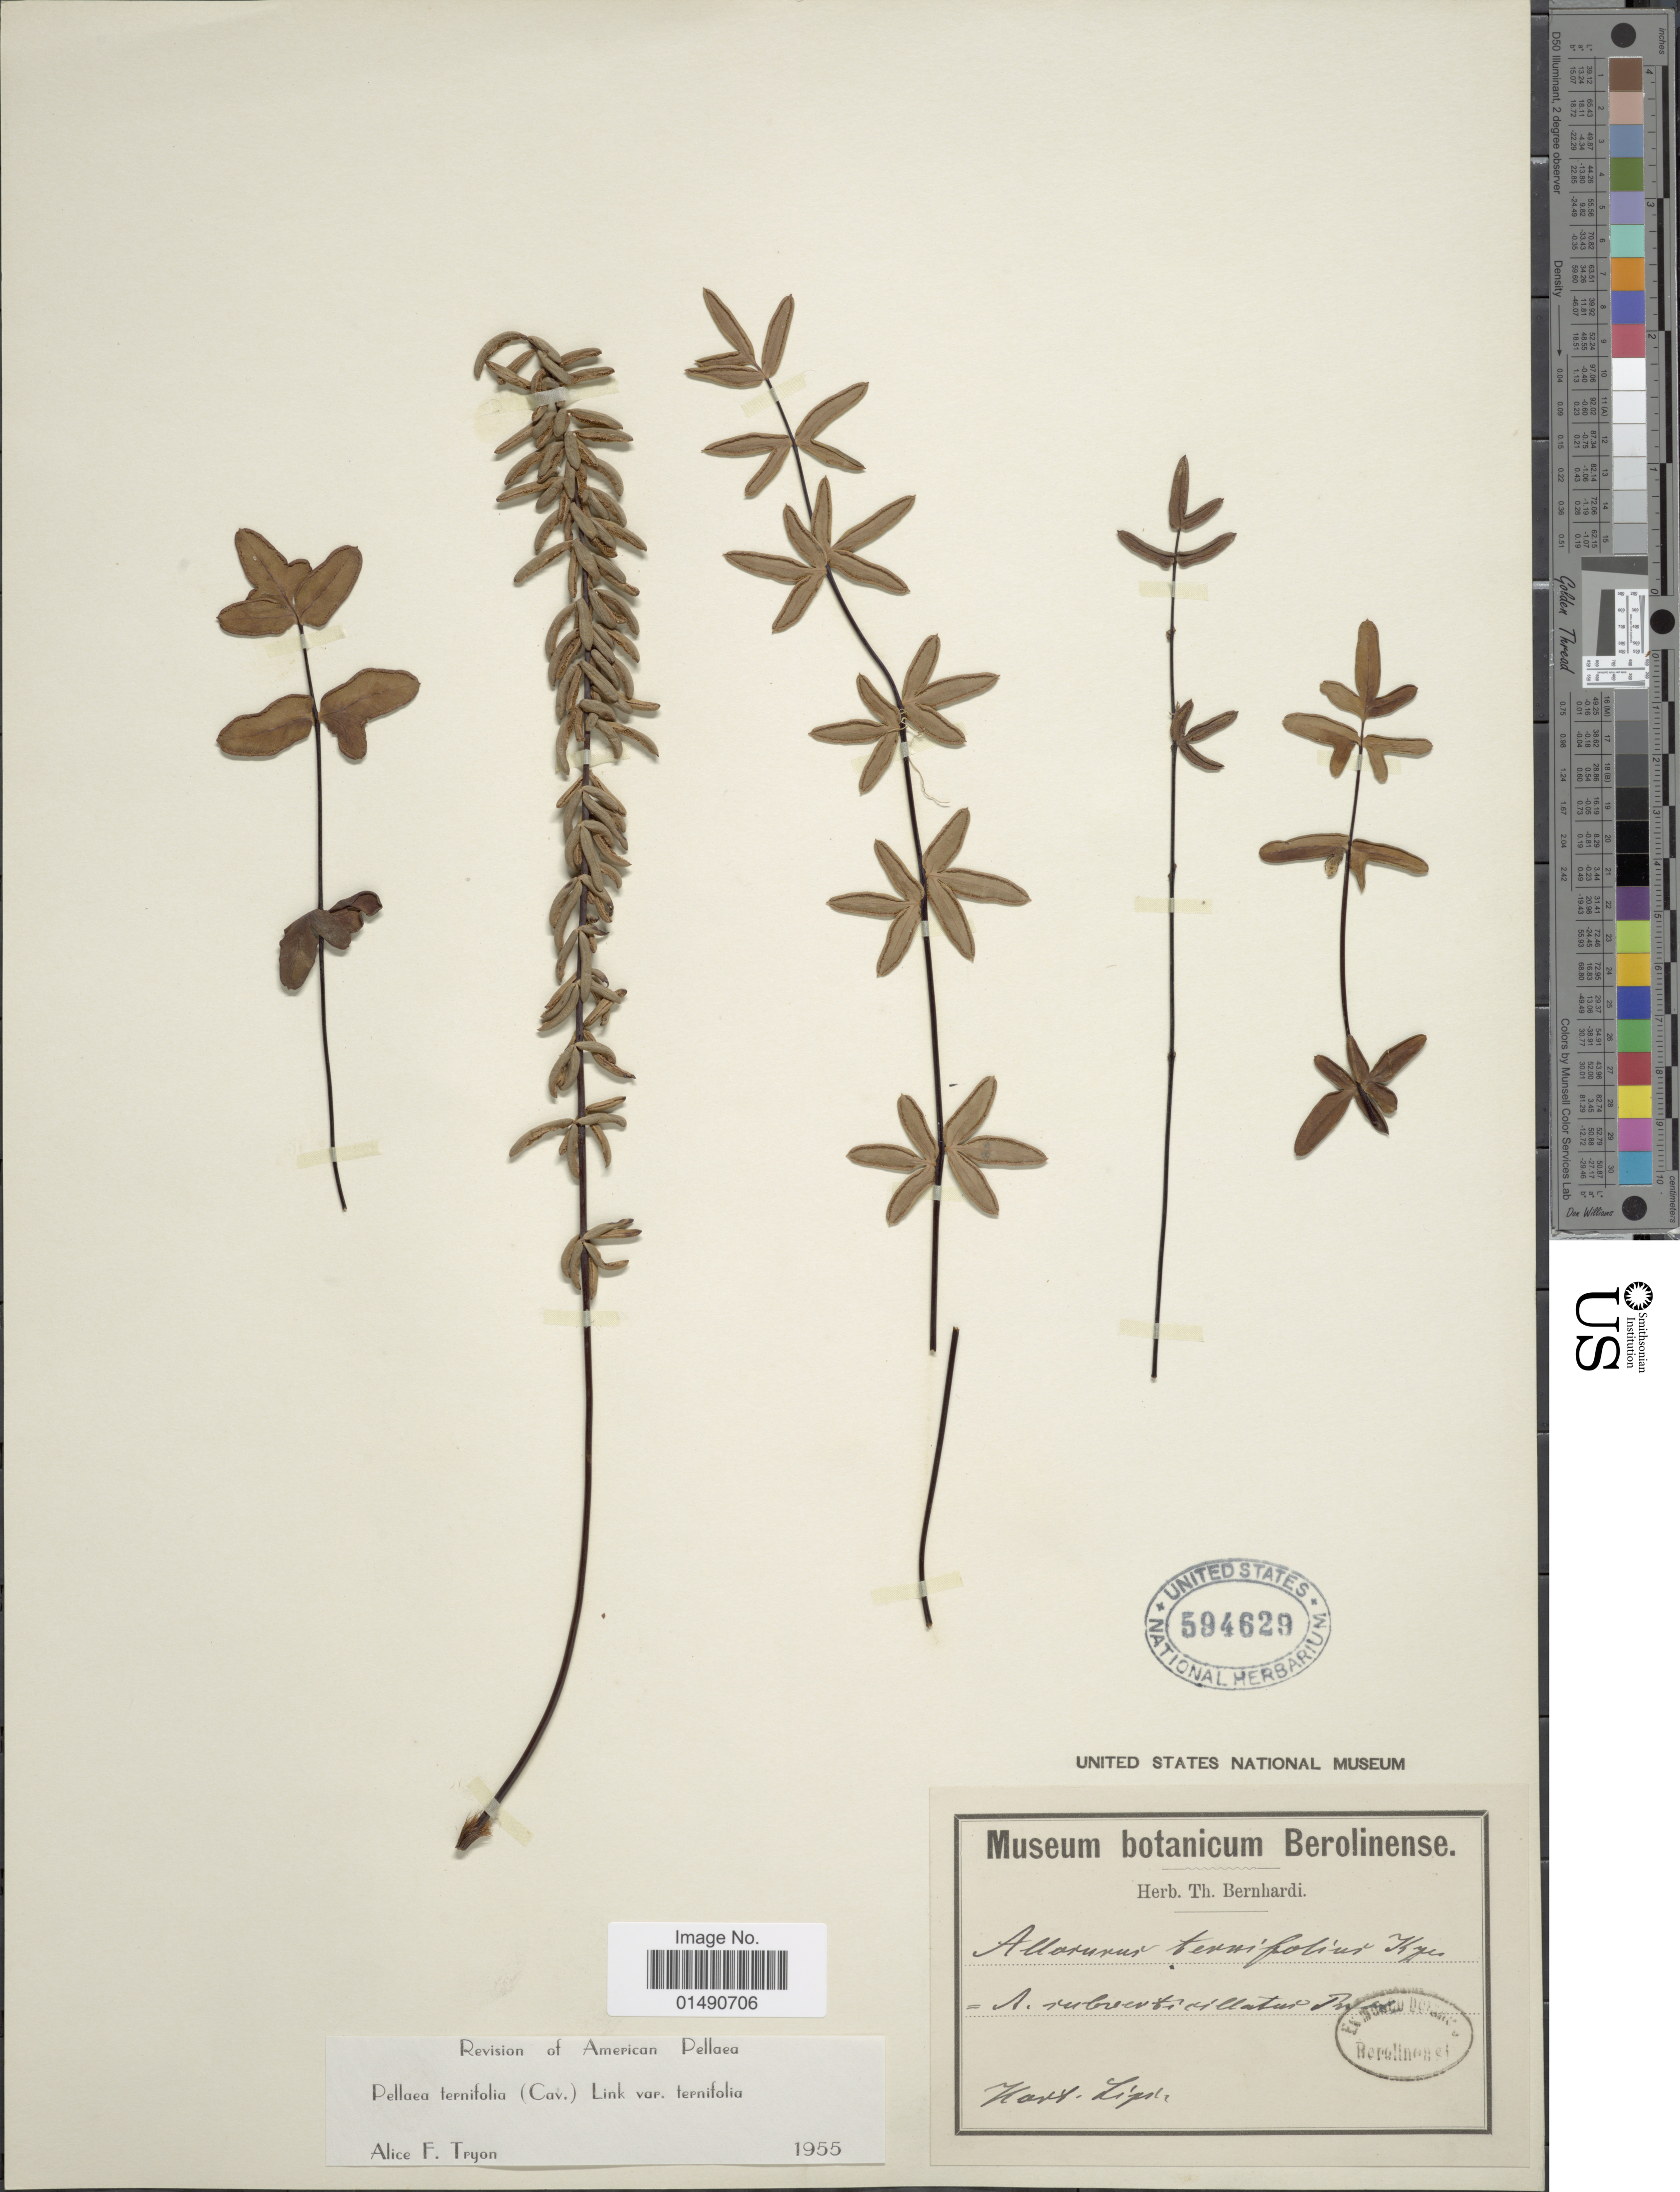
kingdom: Plantae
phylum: Tracheophyta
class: Polypodiopsida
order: Polypodiales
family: Pteridaceae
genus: Pellaea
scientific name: Pellaea ternifolia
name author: (Cav.) Link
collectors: ex herb. Bernhardi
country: Austria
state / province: Tirol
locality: Hort Lips [interpreted]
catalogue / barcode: US 594629